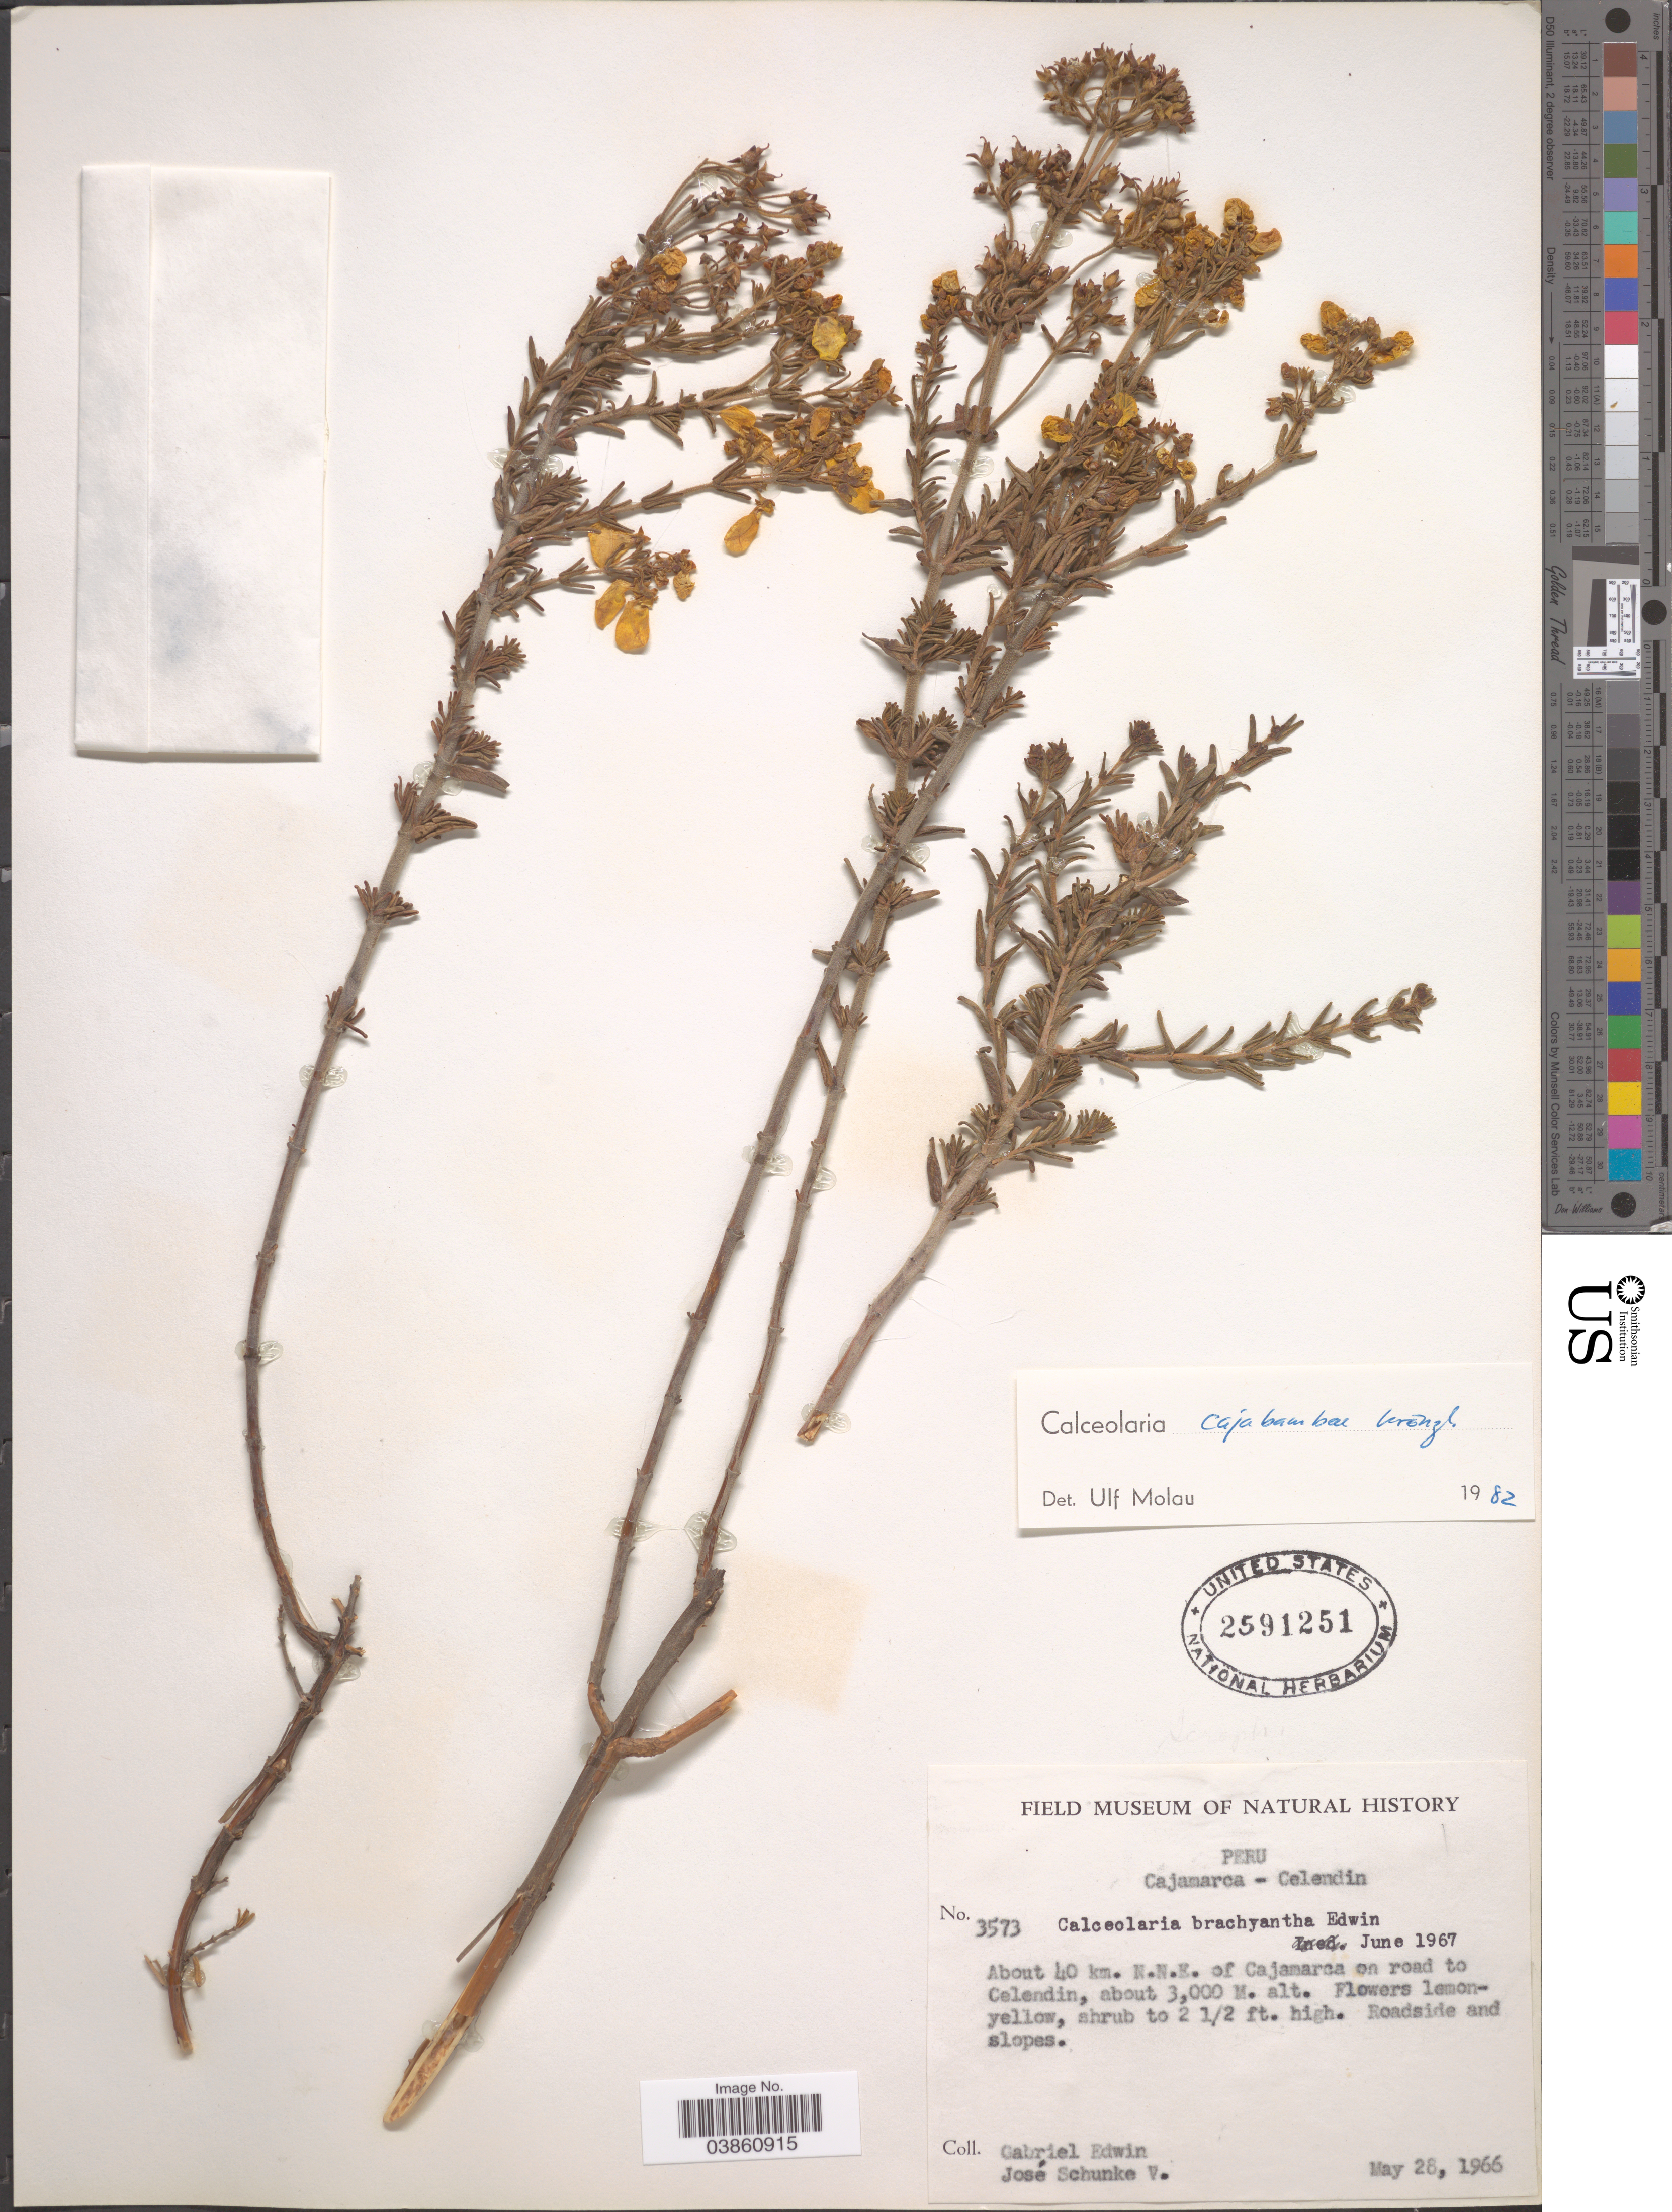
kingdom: Plantae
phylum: Tracheophyta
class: Magnoliopsida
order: Lamiales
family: Calceolariaceae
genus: Calceolaria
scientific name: Calceolaria cajabambae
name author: Kraenzl.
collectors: G. Edwin & J. Schunke Vigo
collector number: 3573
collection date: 1966-05-28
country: Peru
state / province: Cajamarca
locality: Celendin. About 40 km. N.N.E. of Cajamarca on road to Celendin.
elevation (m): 3000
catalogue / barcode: US 2591251